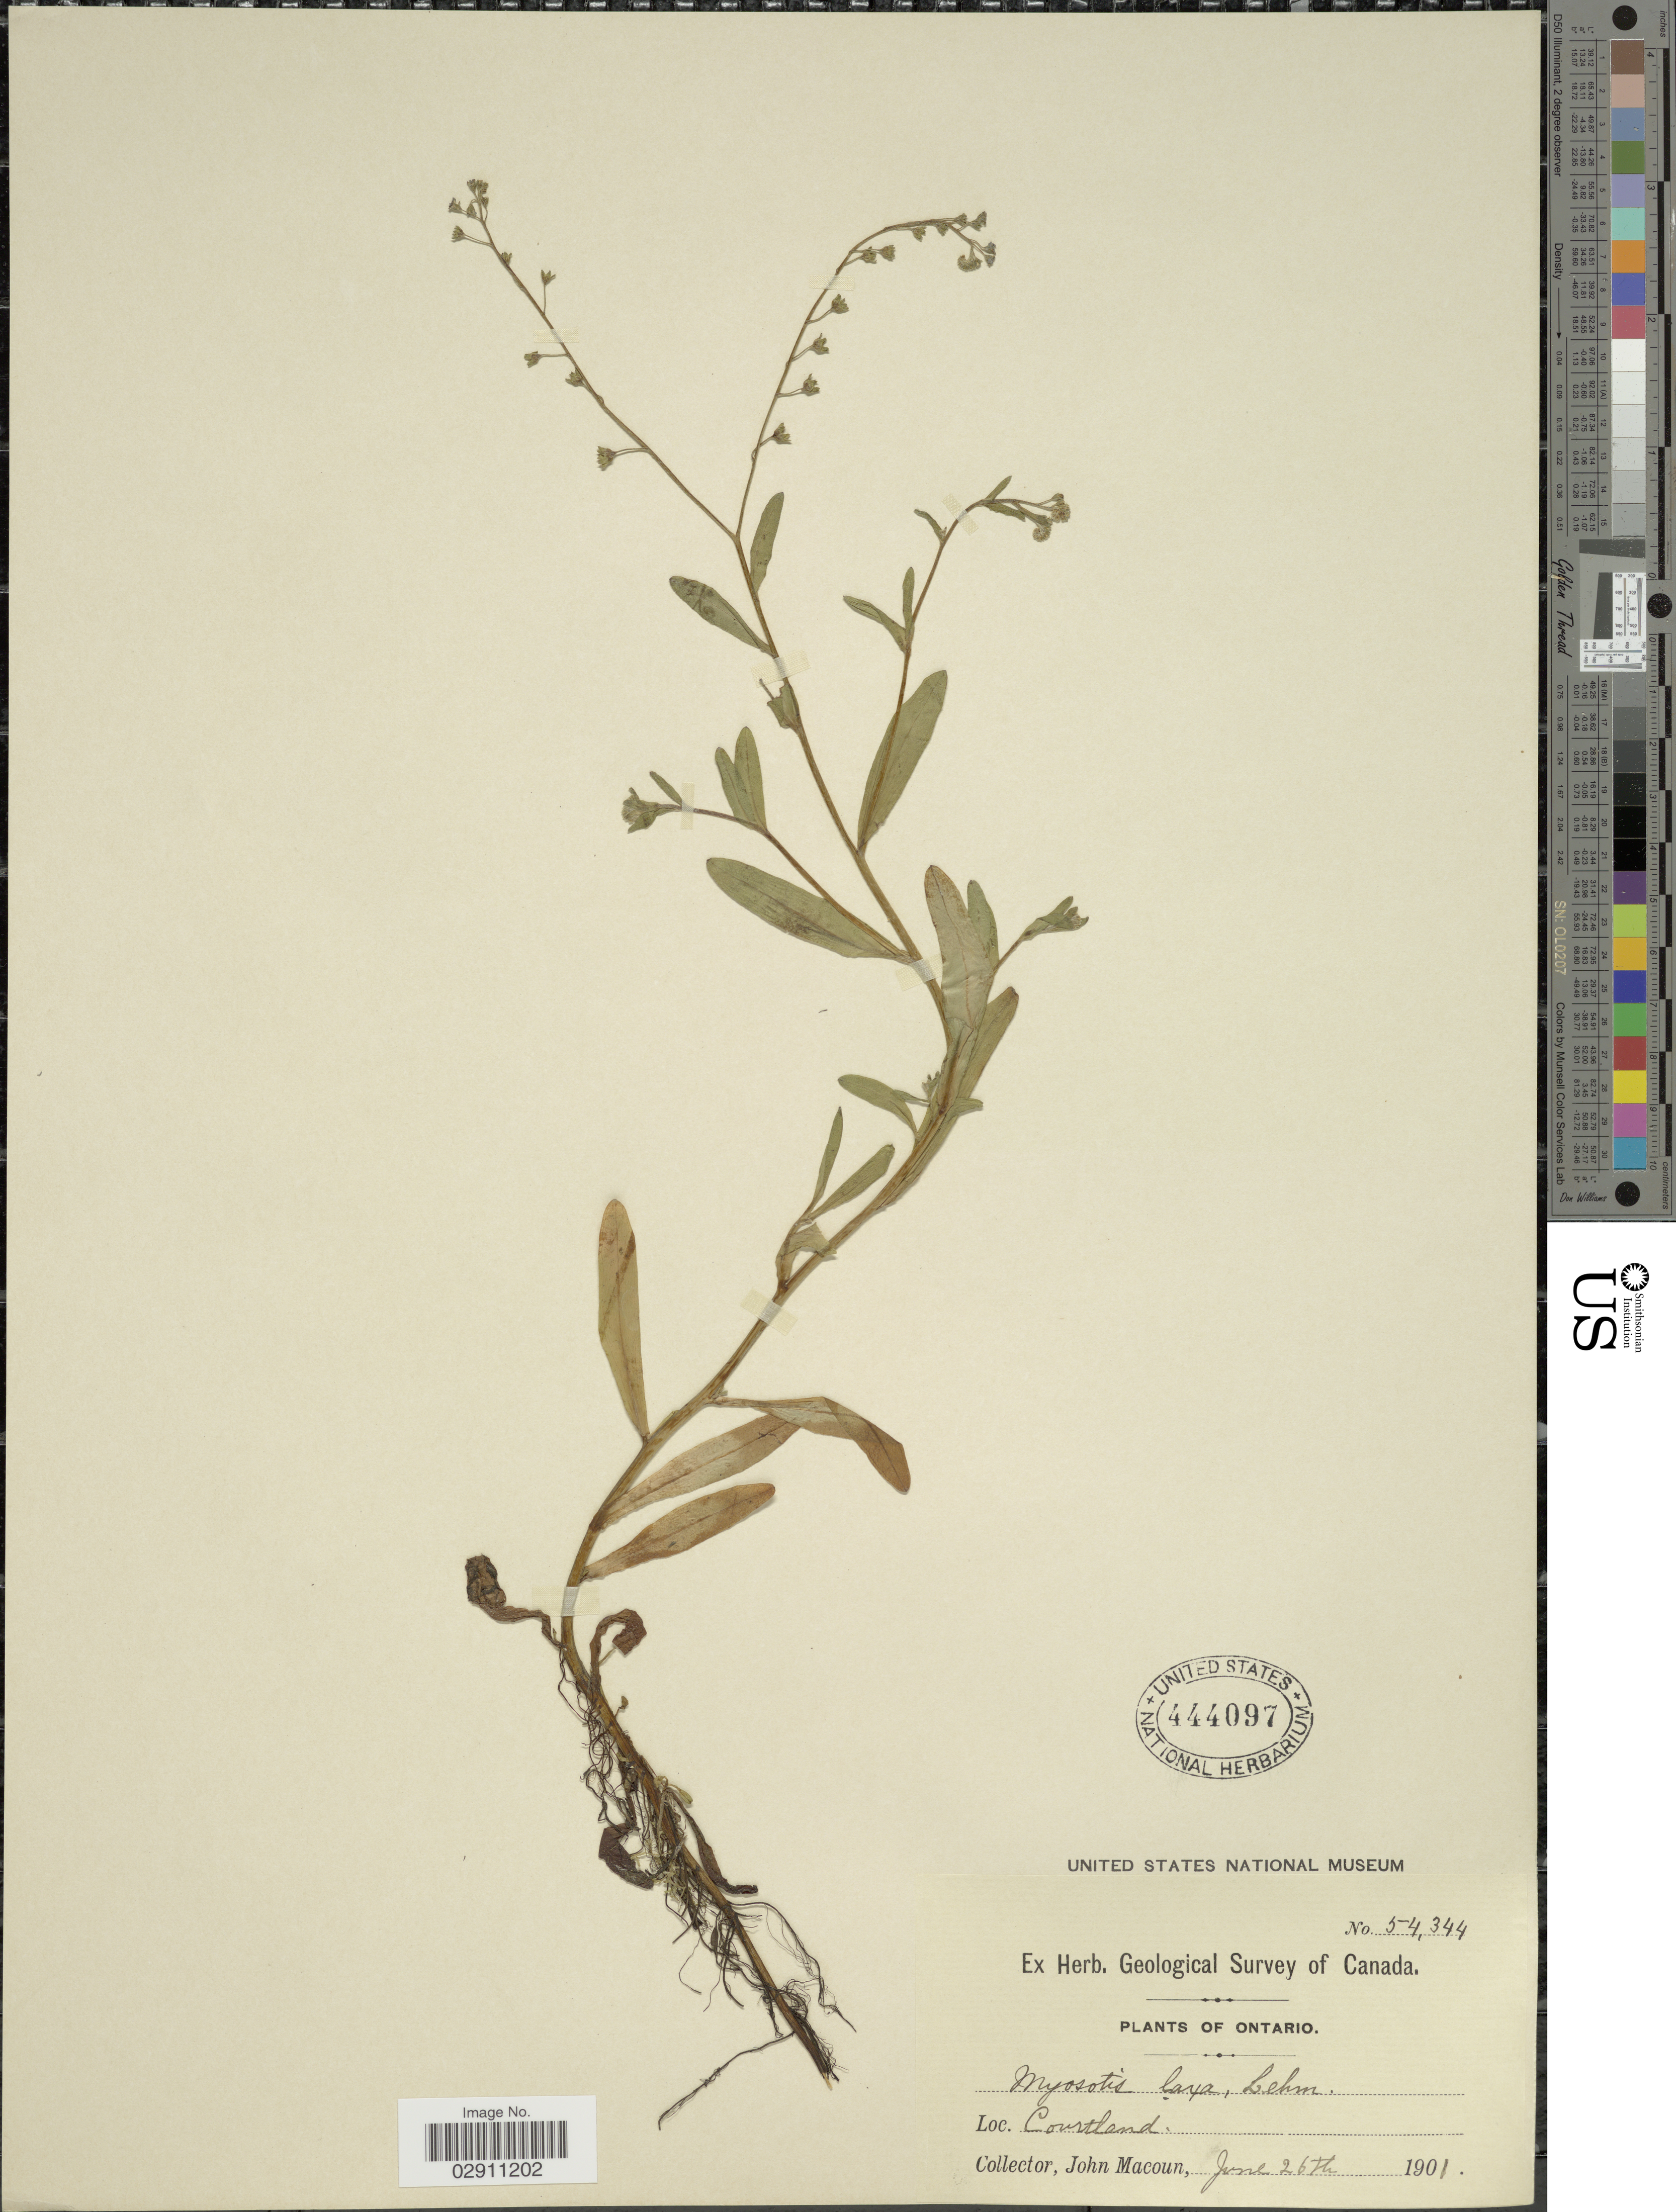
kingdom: Plantae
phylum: Tracheophyta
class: Magnoliopsida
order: Boraginales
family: Boraginaceae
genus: Myosotis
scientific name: Myosotis laxa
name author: F. Lehm.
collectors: J. Macoun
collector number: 54344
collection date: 1901-06-26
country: Canada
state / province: Ontario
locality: Courtland.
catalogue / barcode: US 444097